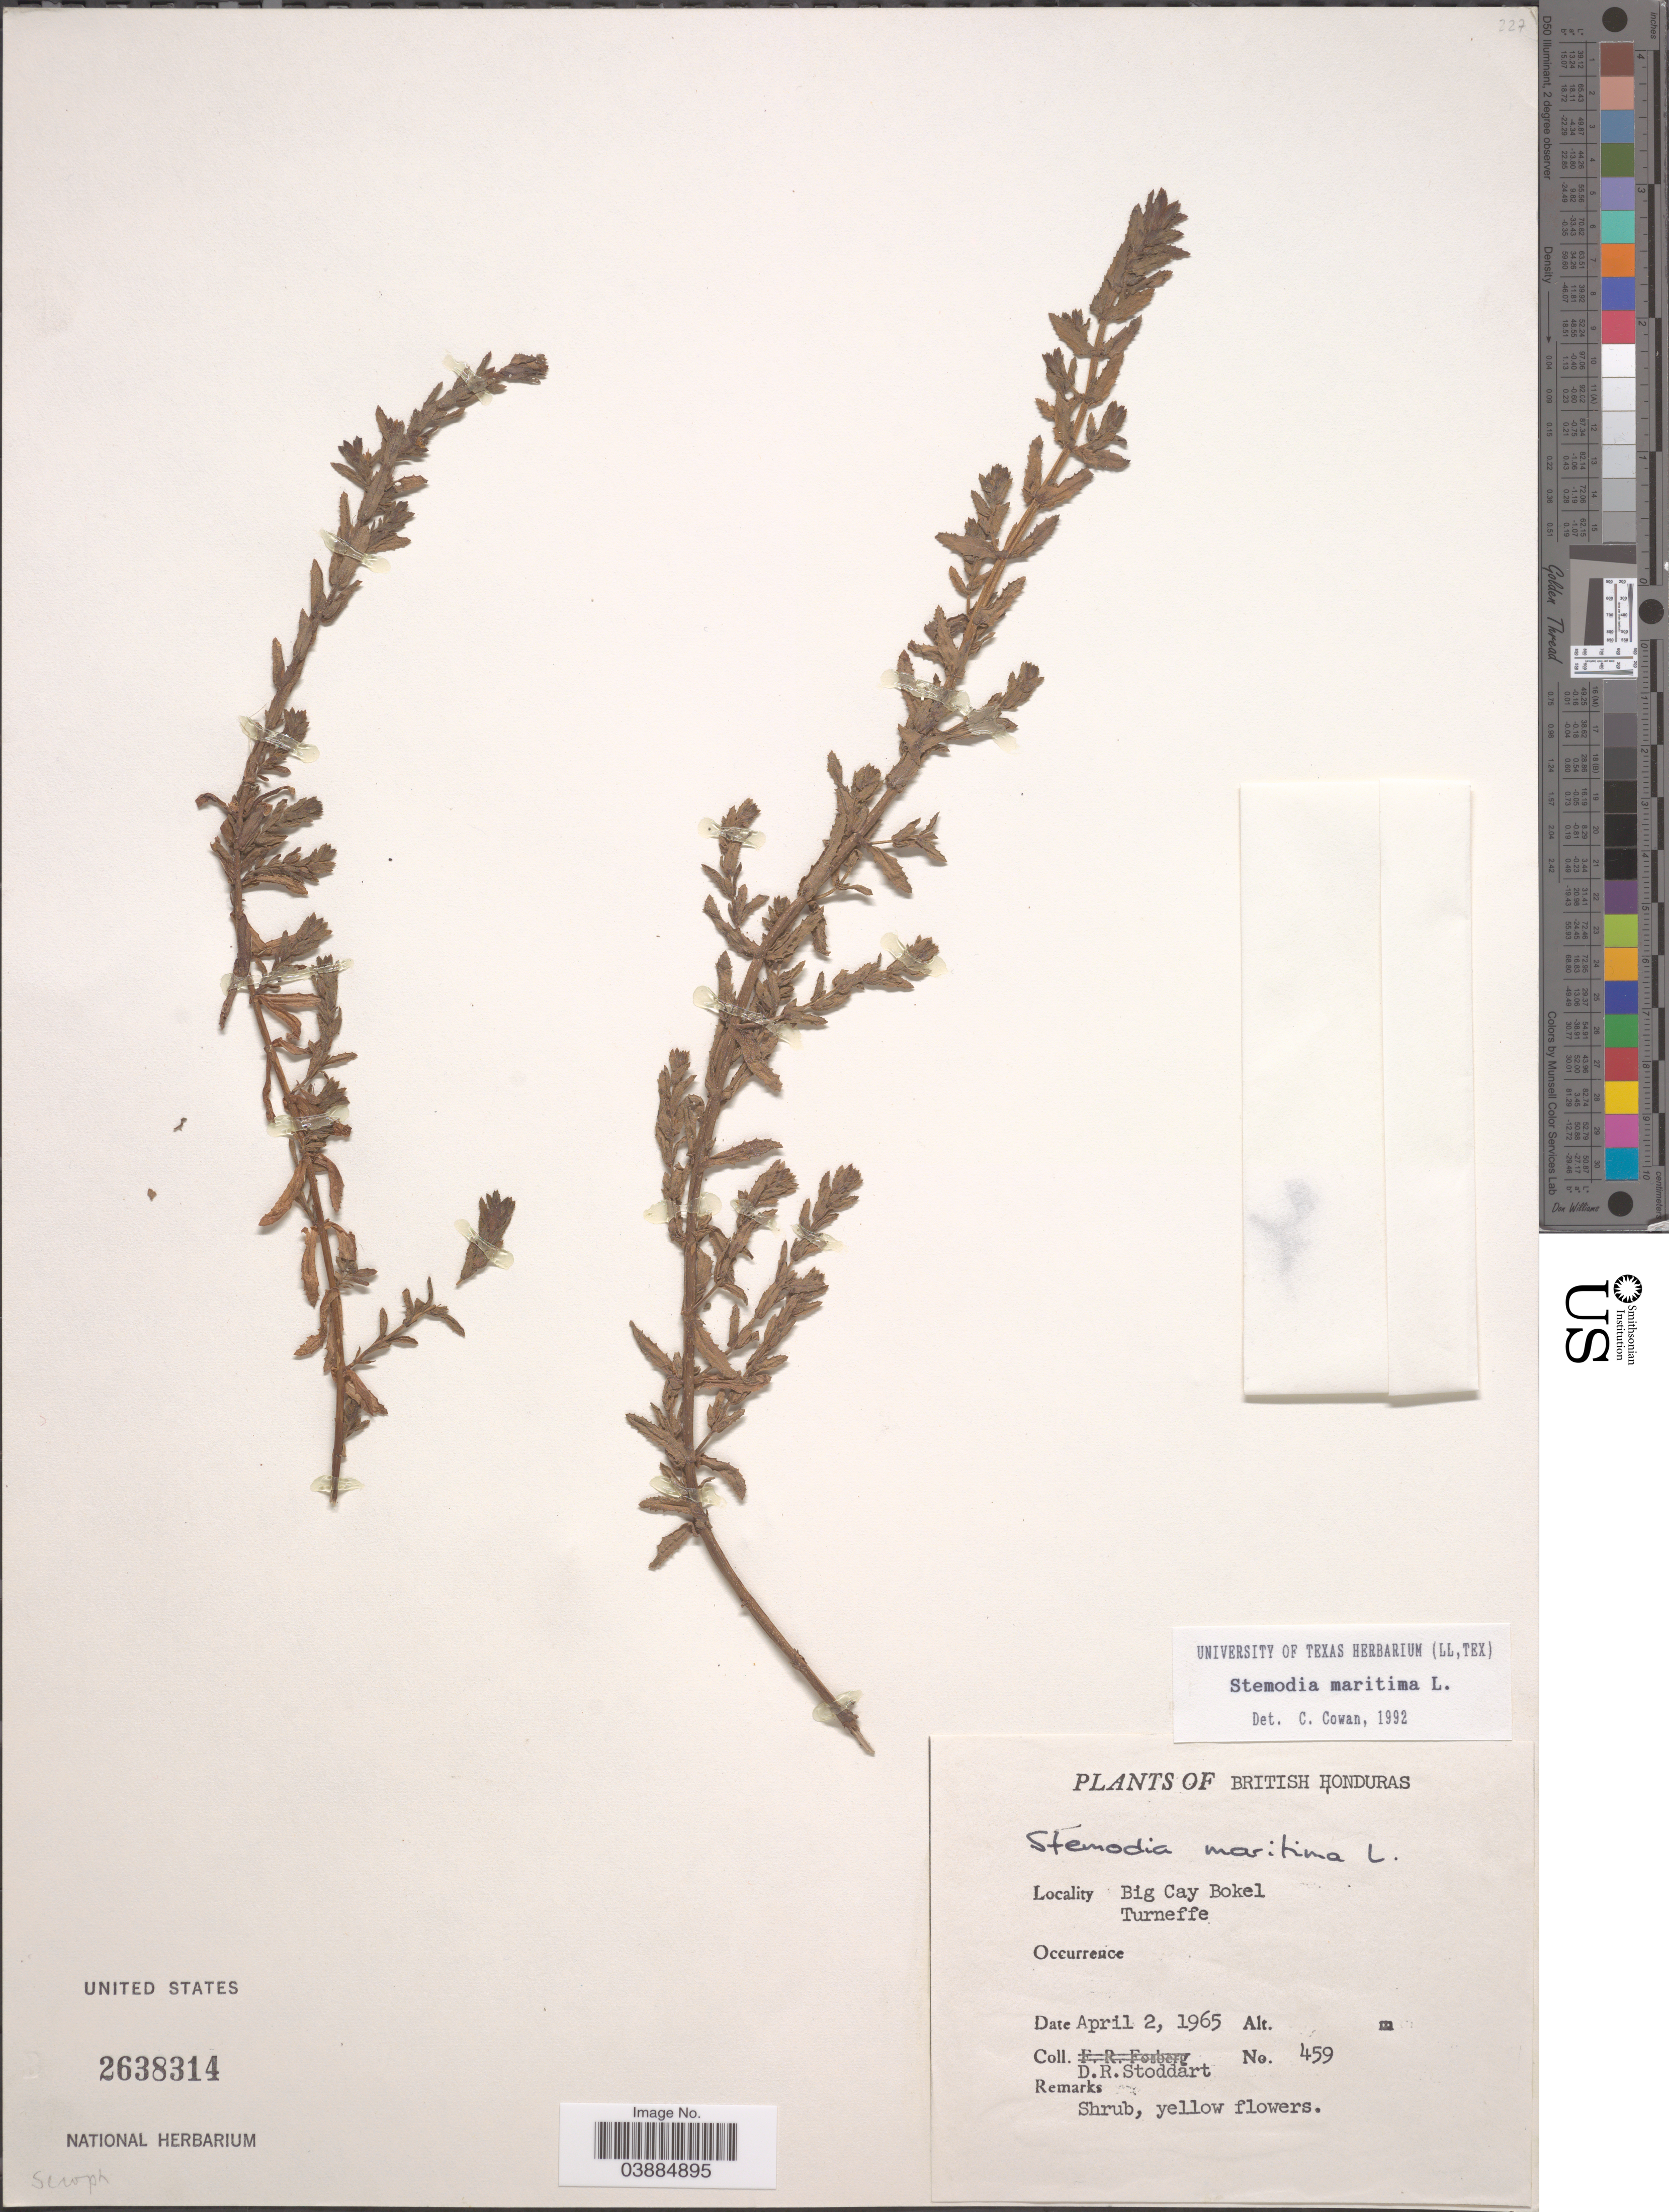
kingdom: Plantae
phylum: Tracheophyta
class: Magnoliopsida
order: Lamiales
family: Plantaginaceae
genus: Stemodia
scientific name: Stemodia maritima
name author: L.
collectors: D. R. Stoddart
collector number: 459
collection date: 1965-04-02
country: Belize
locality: British Honduras. Big Cay Bokel, Turneffe.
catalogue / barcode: US 2638314